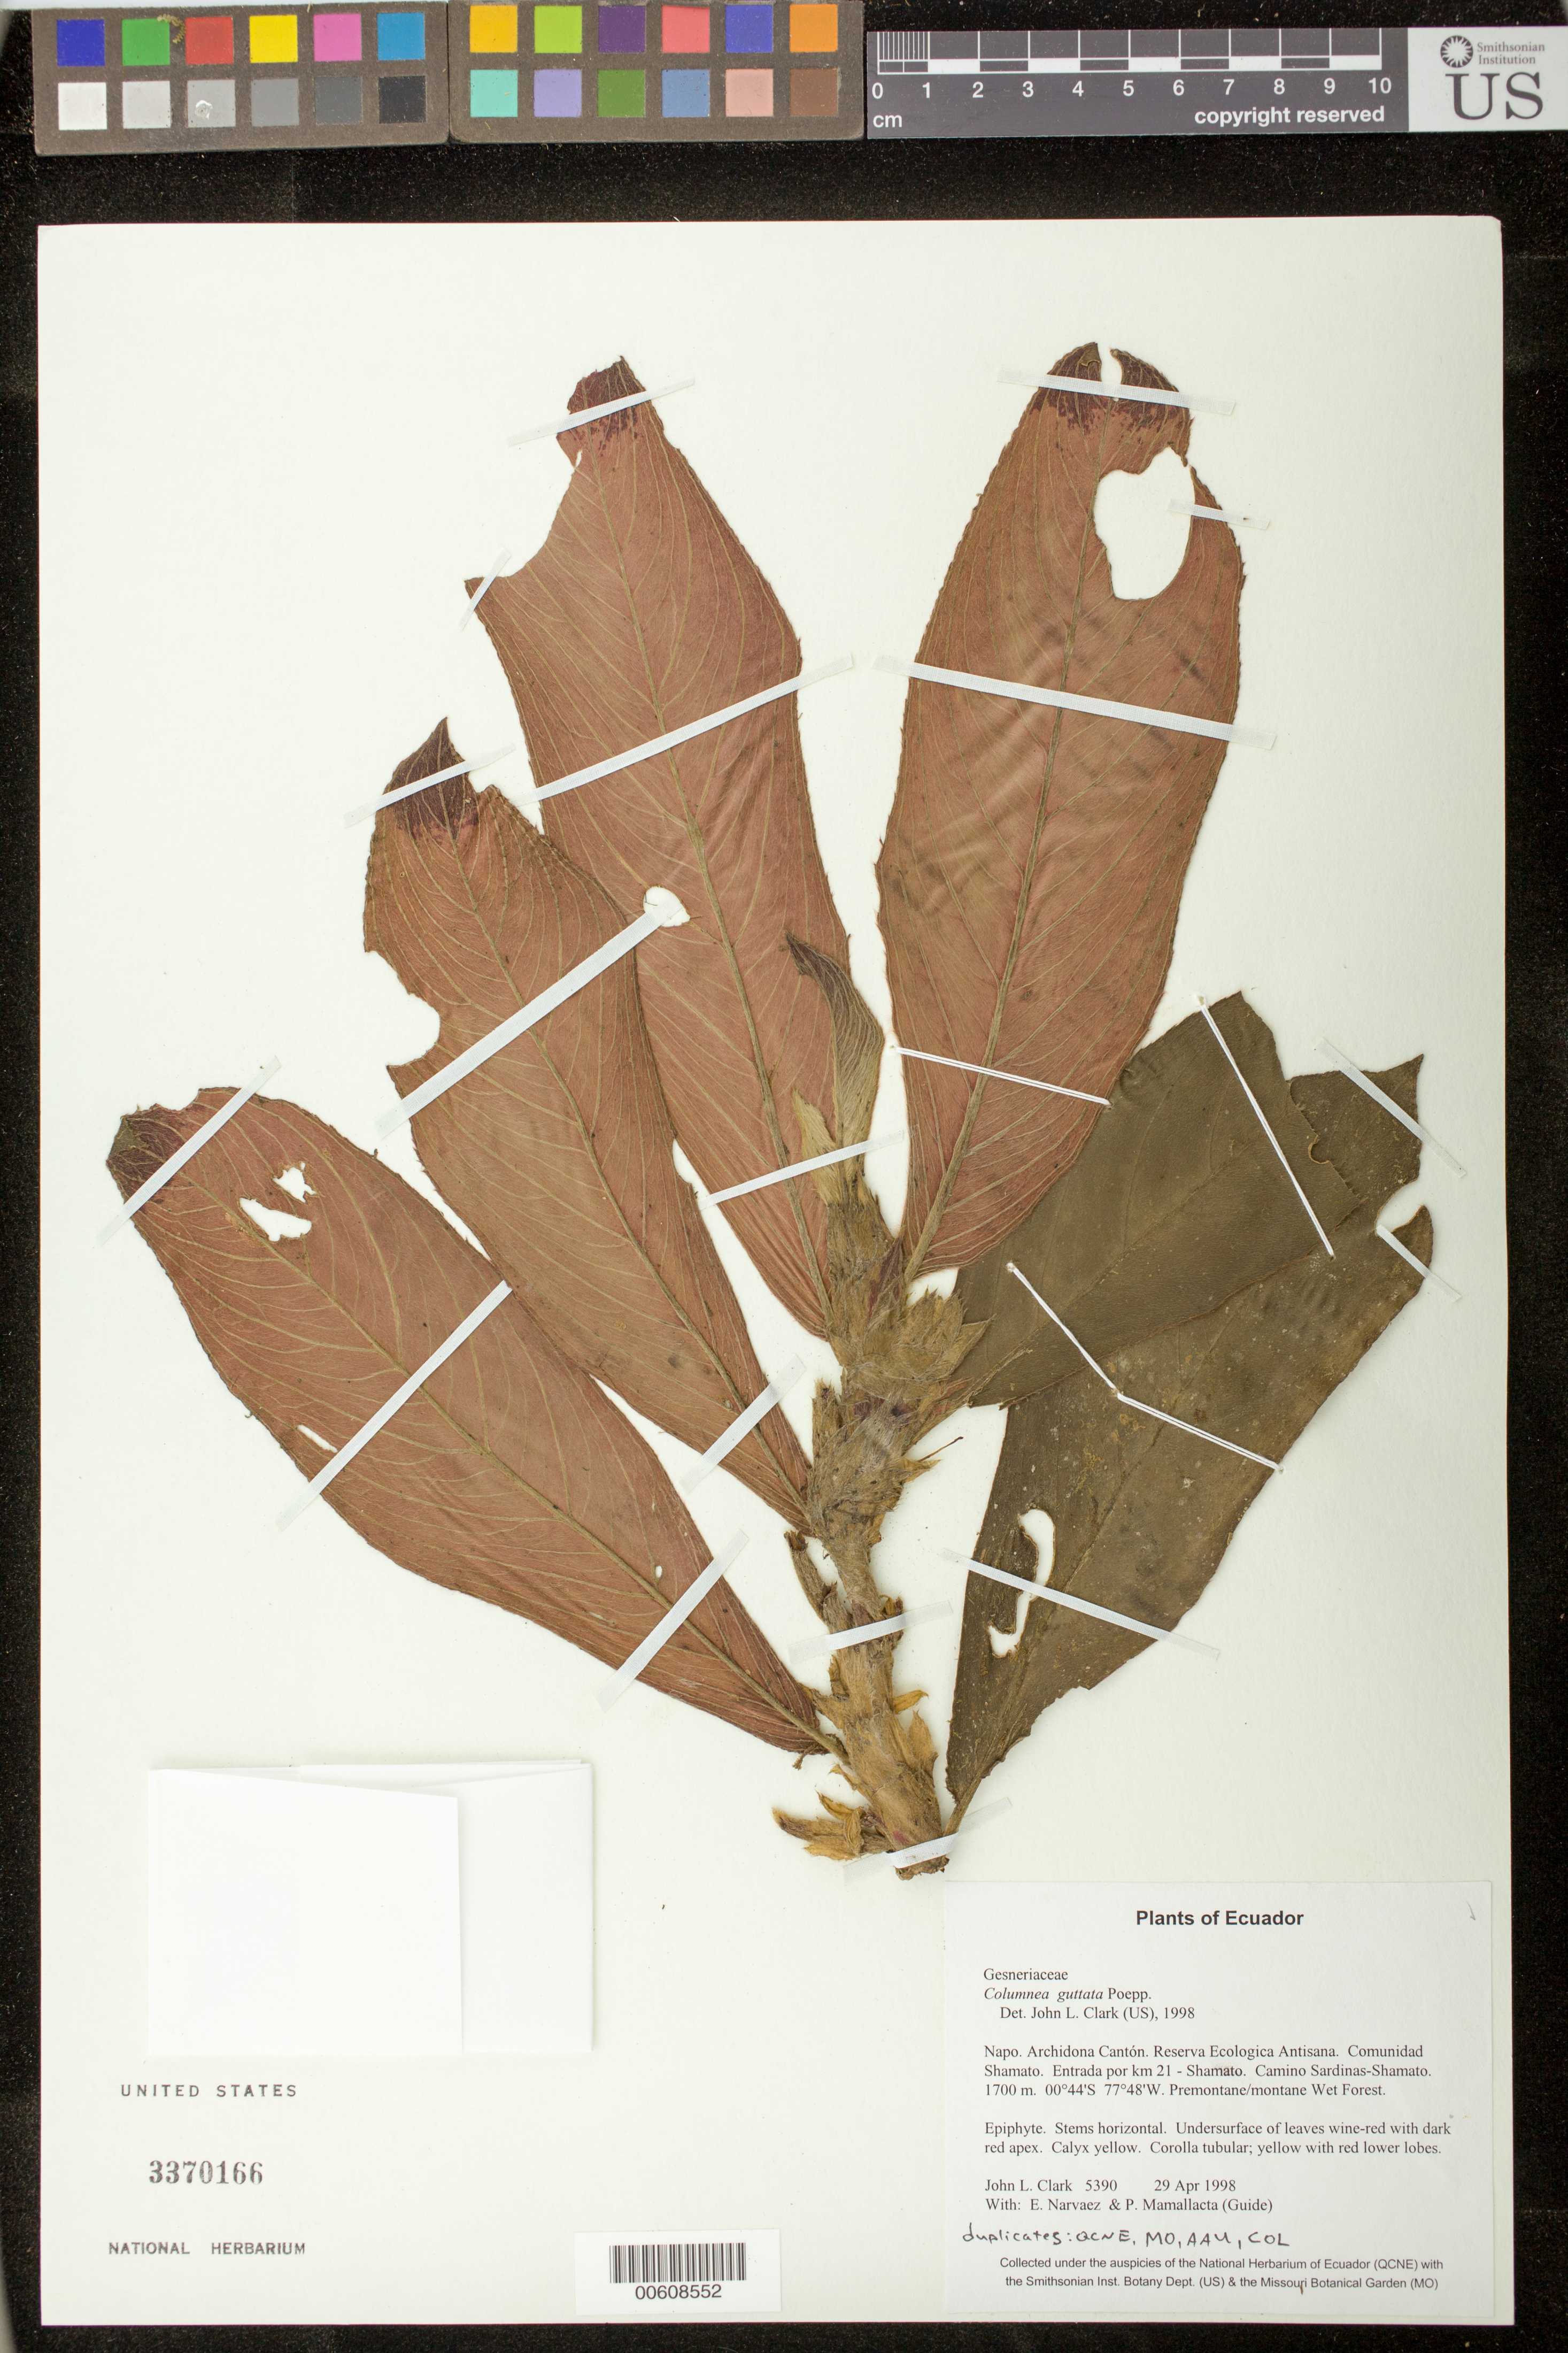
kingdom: Plantae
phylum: Tracheophyta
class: Magnoliopsida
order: Lamiales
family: Gesneriaceae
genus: Columnea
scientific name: Columnea guttata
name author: Poepp.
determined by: Clark, J. L., (SEL), The Marie Selby Botanical Garden (UNITED STATES)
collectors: J. L. Clark, E. Narváez & P. Mamallacta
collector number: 5390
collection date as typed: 29 Apr 1998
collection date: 1998-04-29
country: Ecuador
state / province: Napo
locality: Archidona Cantón. Reserva Ecologica Antisana. Comunidad Shamato. Entrada por km 21 - Shamato. Camino Sardinas-Shamato.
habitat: Premontane/montane Wet Forest.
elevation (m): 1700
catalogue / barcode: US 3370166